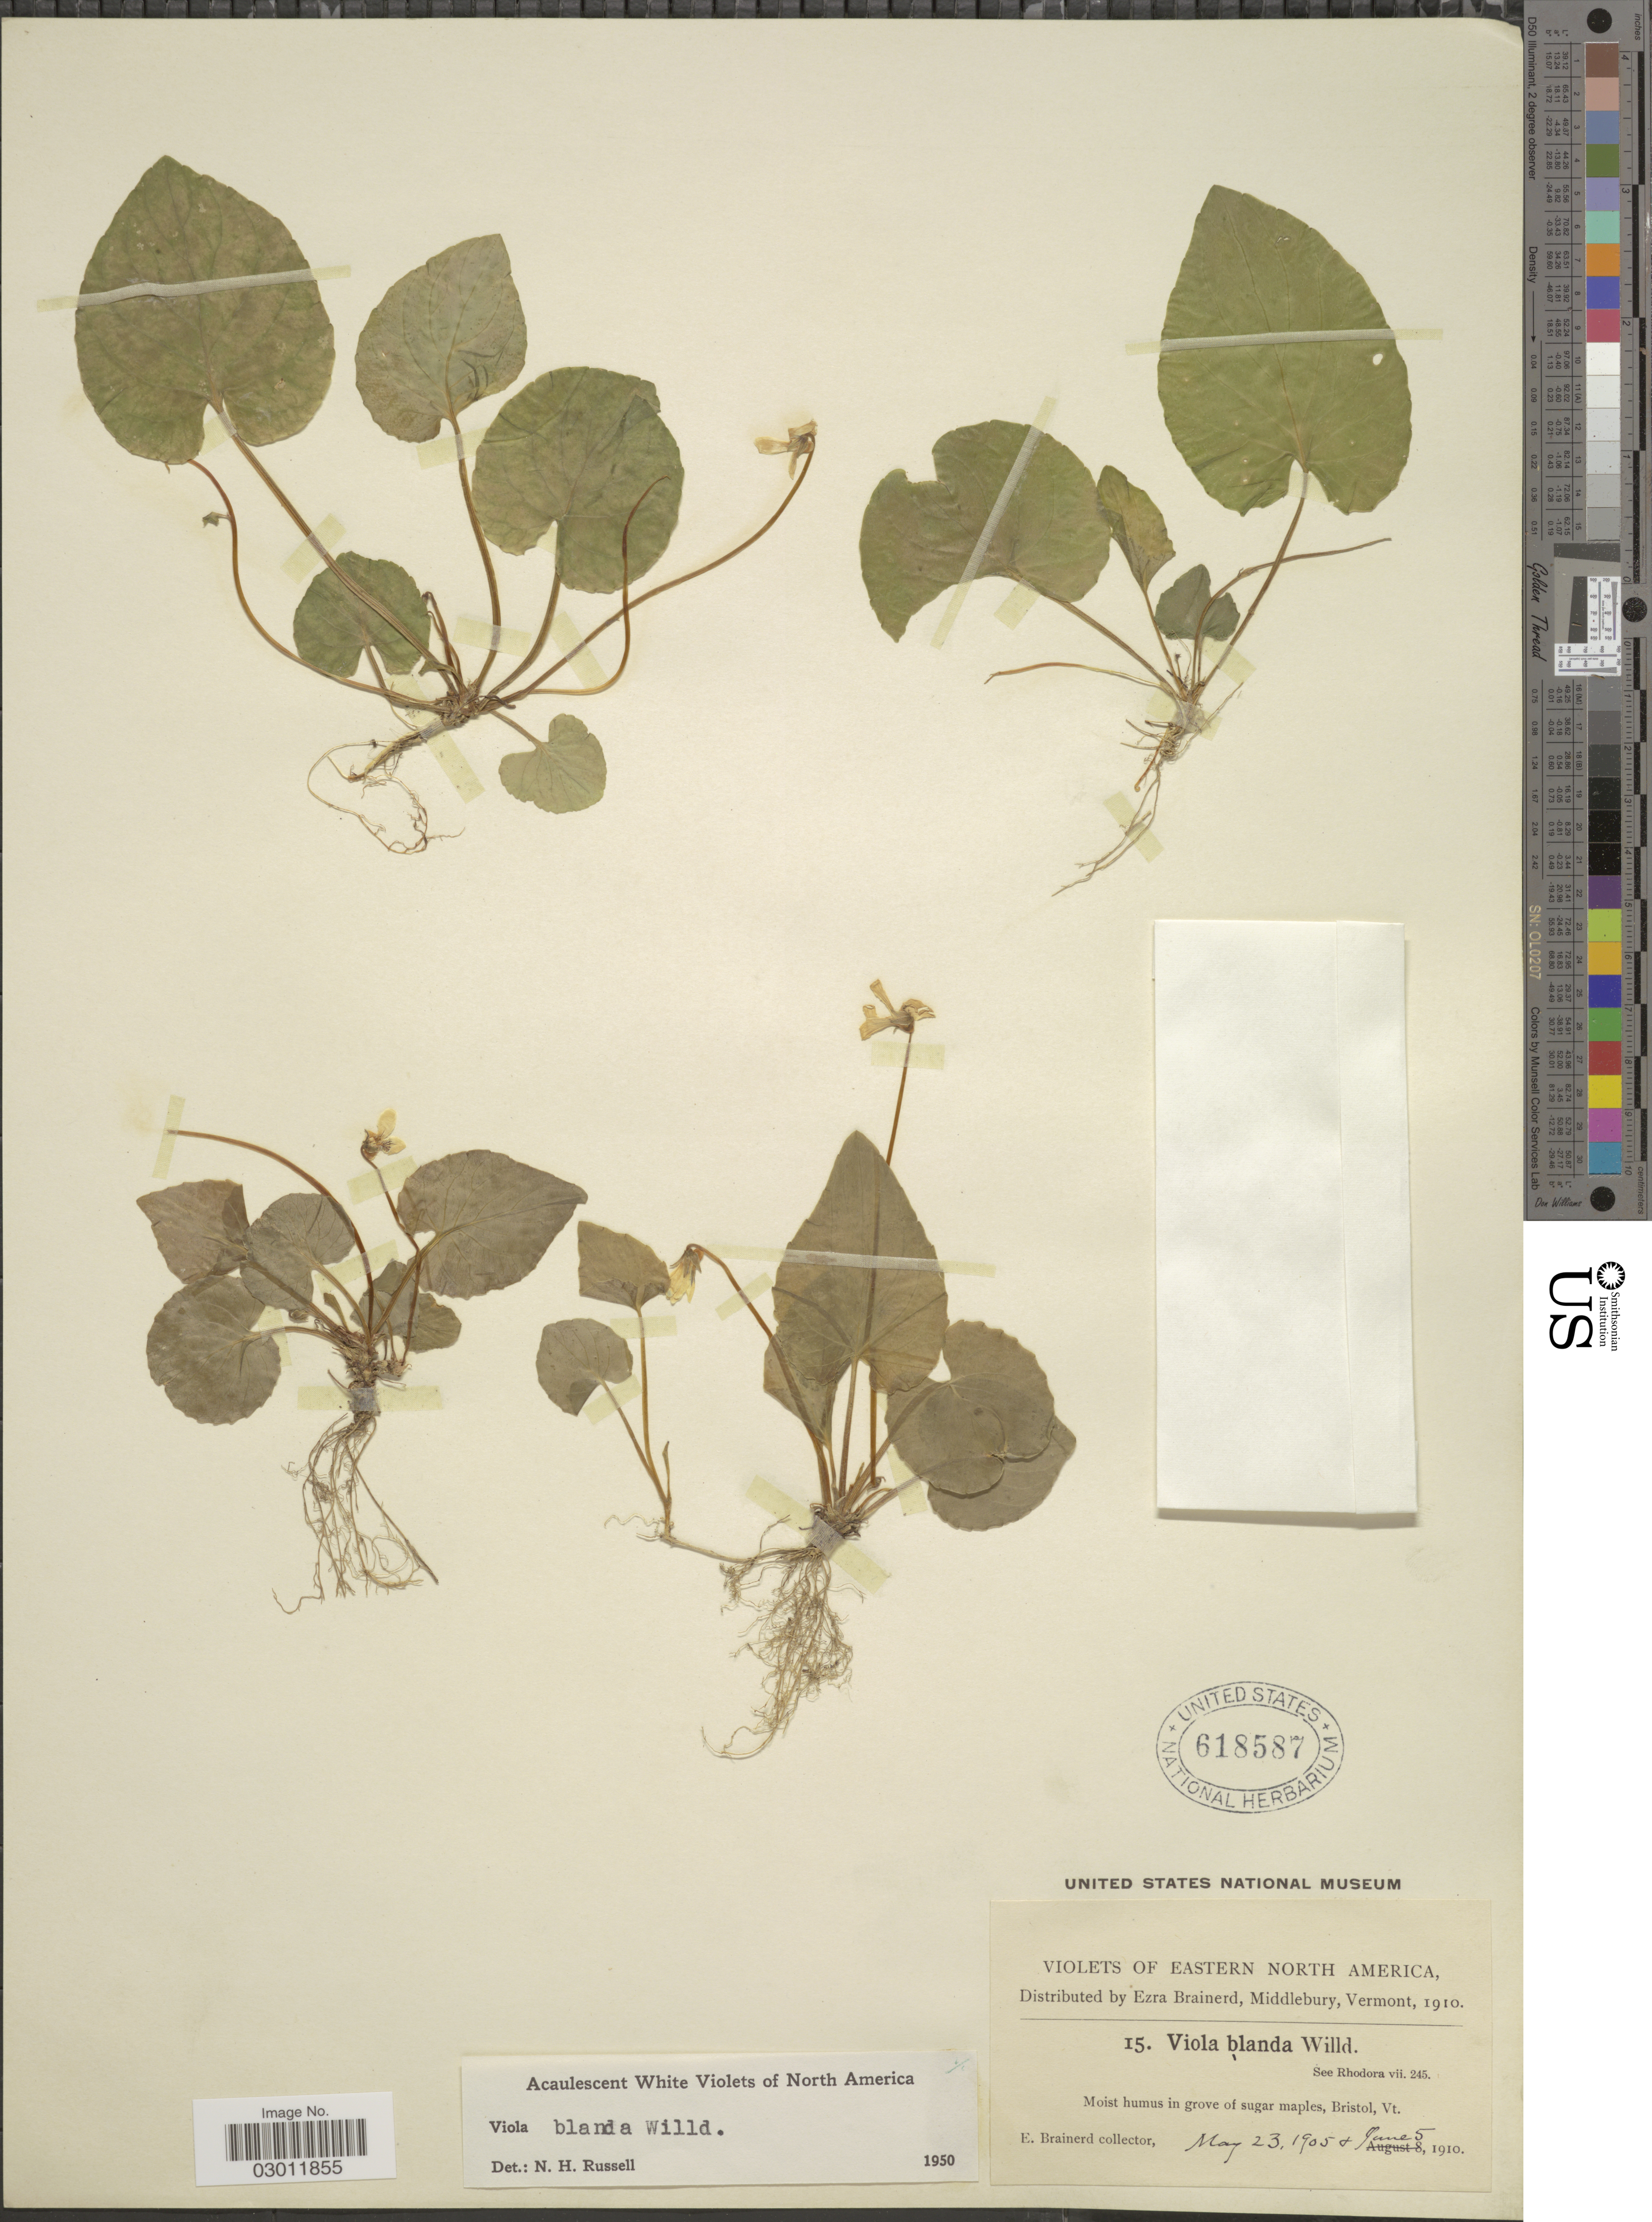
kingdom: Plantae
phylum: Tracheophyta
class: Magnoliopsida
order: Malpighiales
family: Violaceae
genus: Viola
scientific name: Viola blanda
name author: Willd.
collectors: E. Brainerd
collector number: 15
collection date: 1905-05-23/1910-06-05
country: United States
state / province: Vermont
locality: Eastern North America. Bristol, Vt.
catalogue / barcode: US 618587